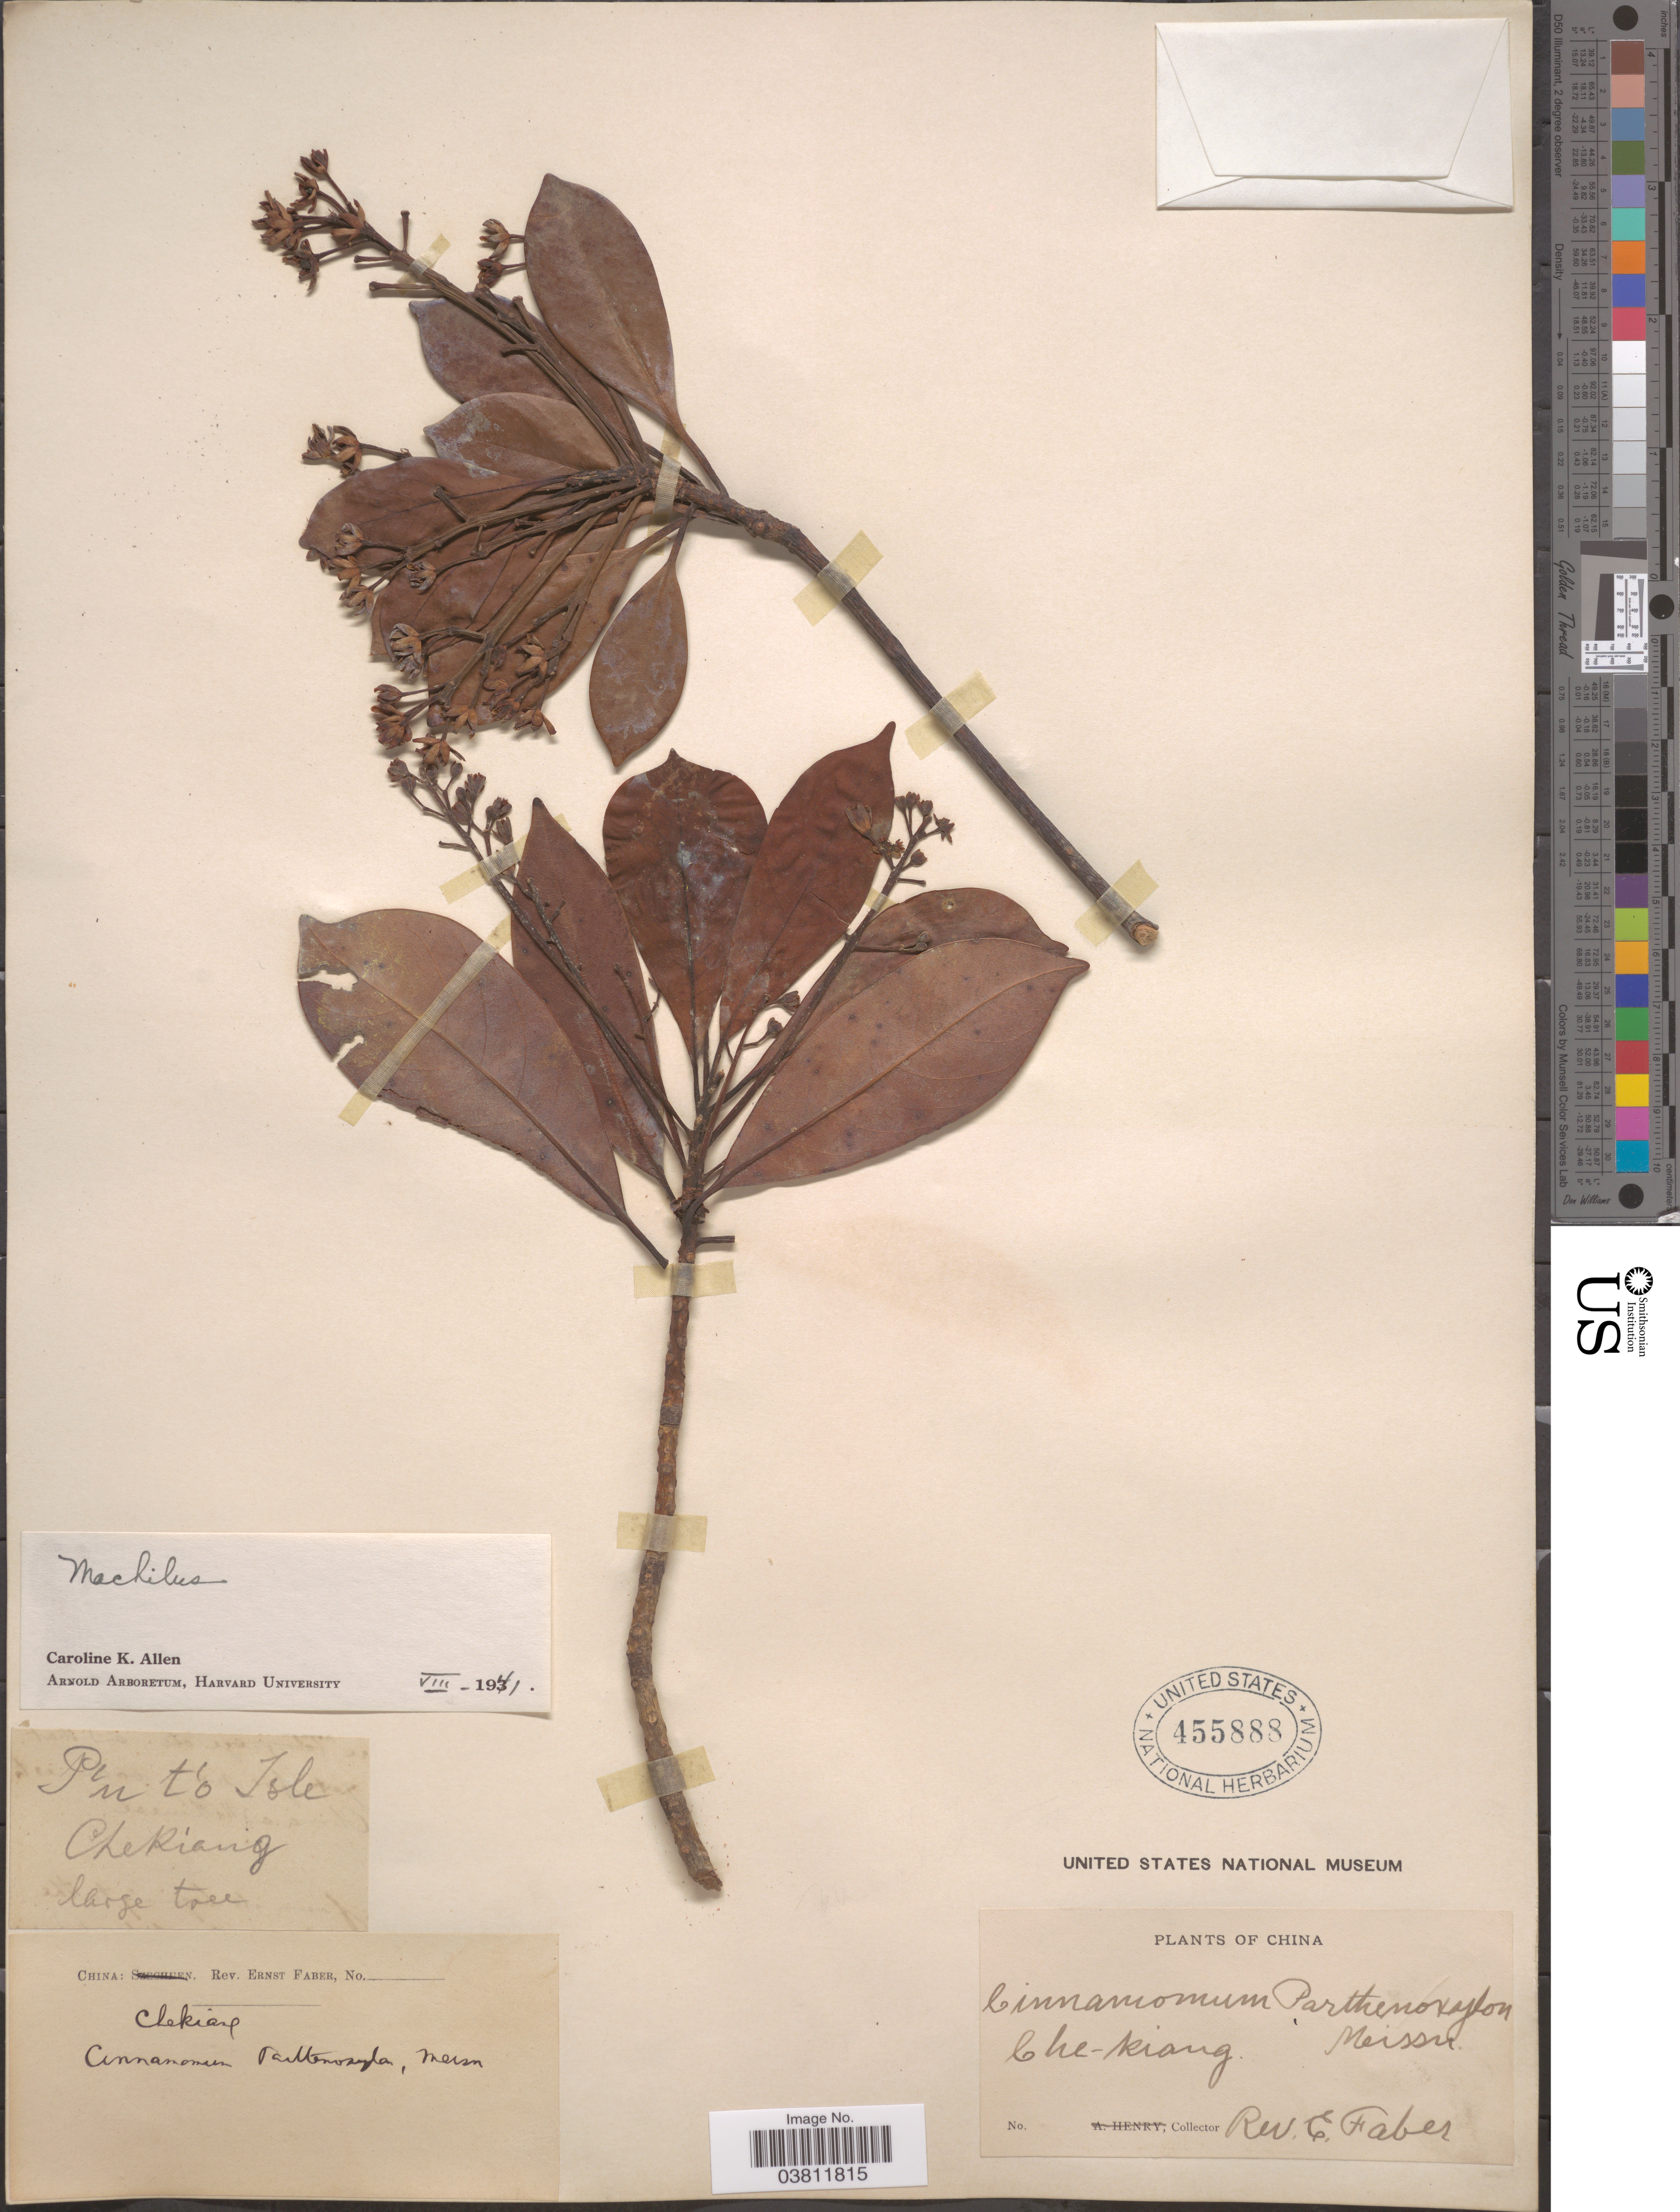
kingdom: Plantae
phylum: Tracheophyta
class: Magnoliopsida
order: Laurales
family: Lauraceae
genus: Machilus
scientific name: Machilus sp.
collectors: E. Faber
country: China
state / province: Zhejiang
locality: Chekiang. P'u t'o Isle.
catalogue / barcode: US 455888